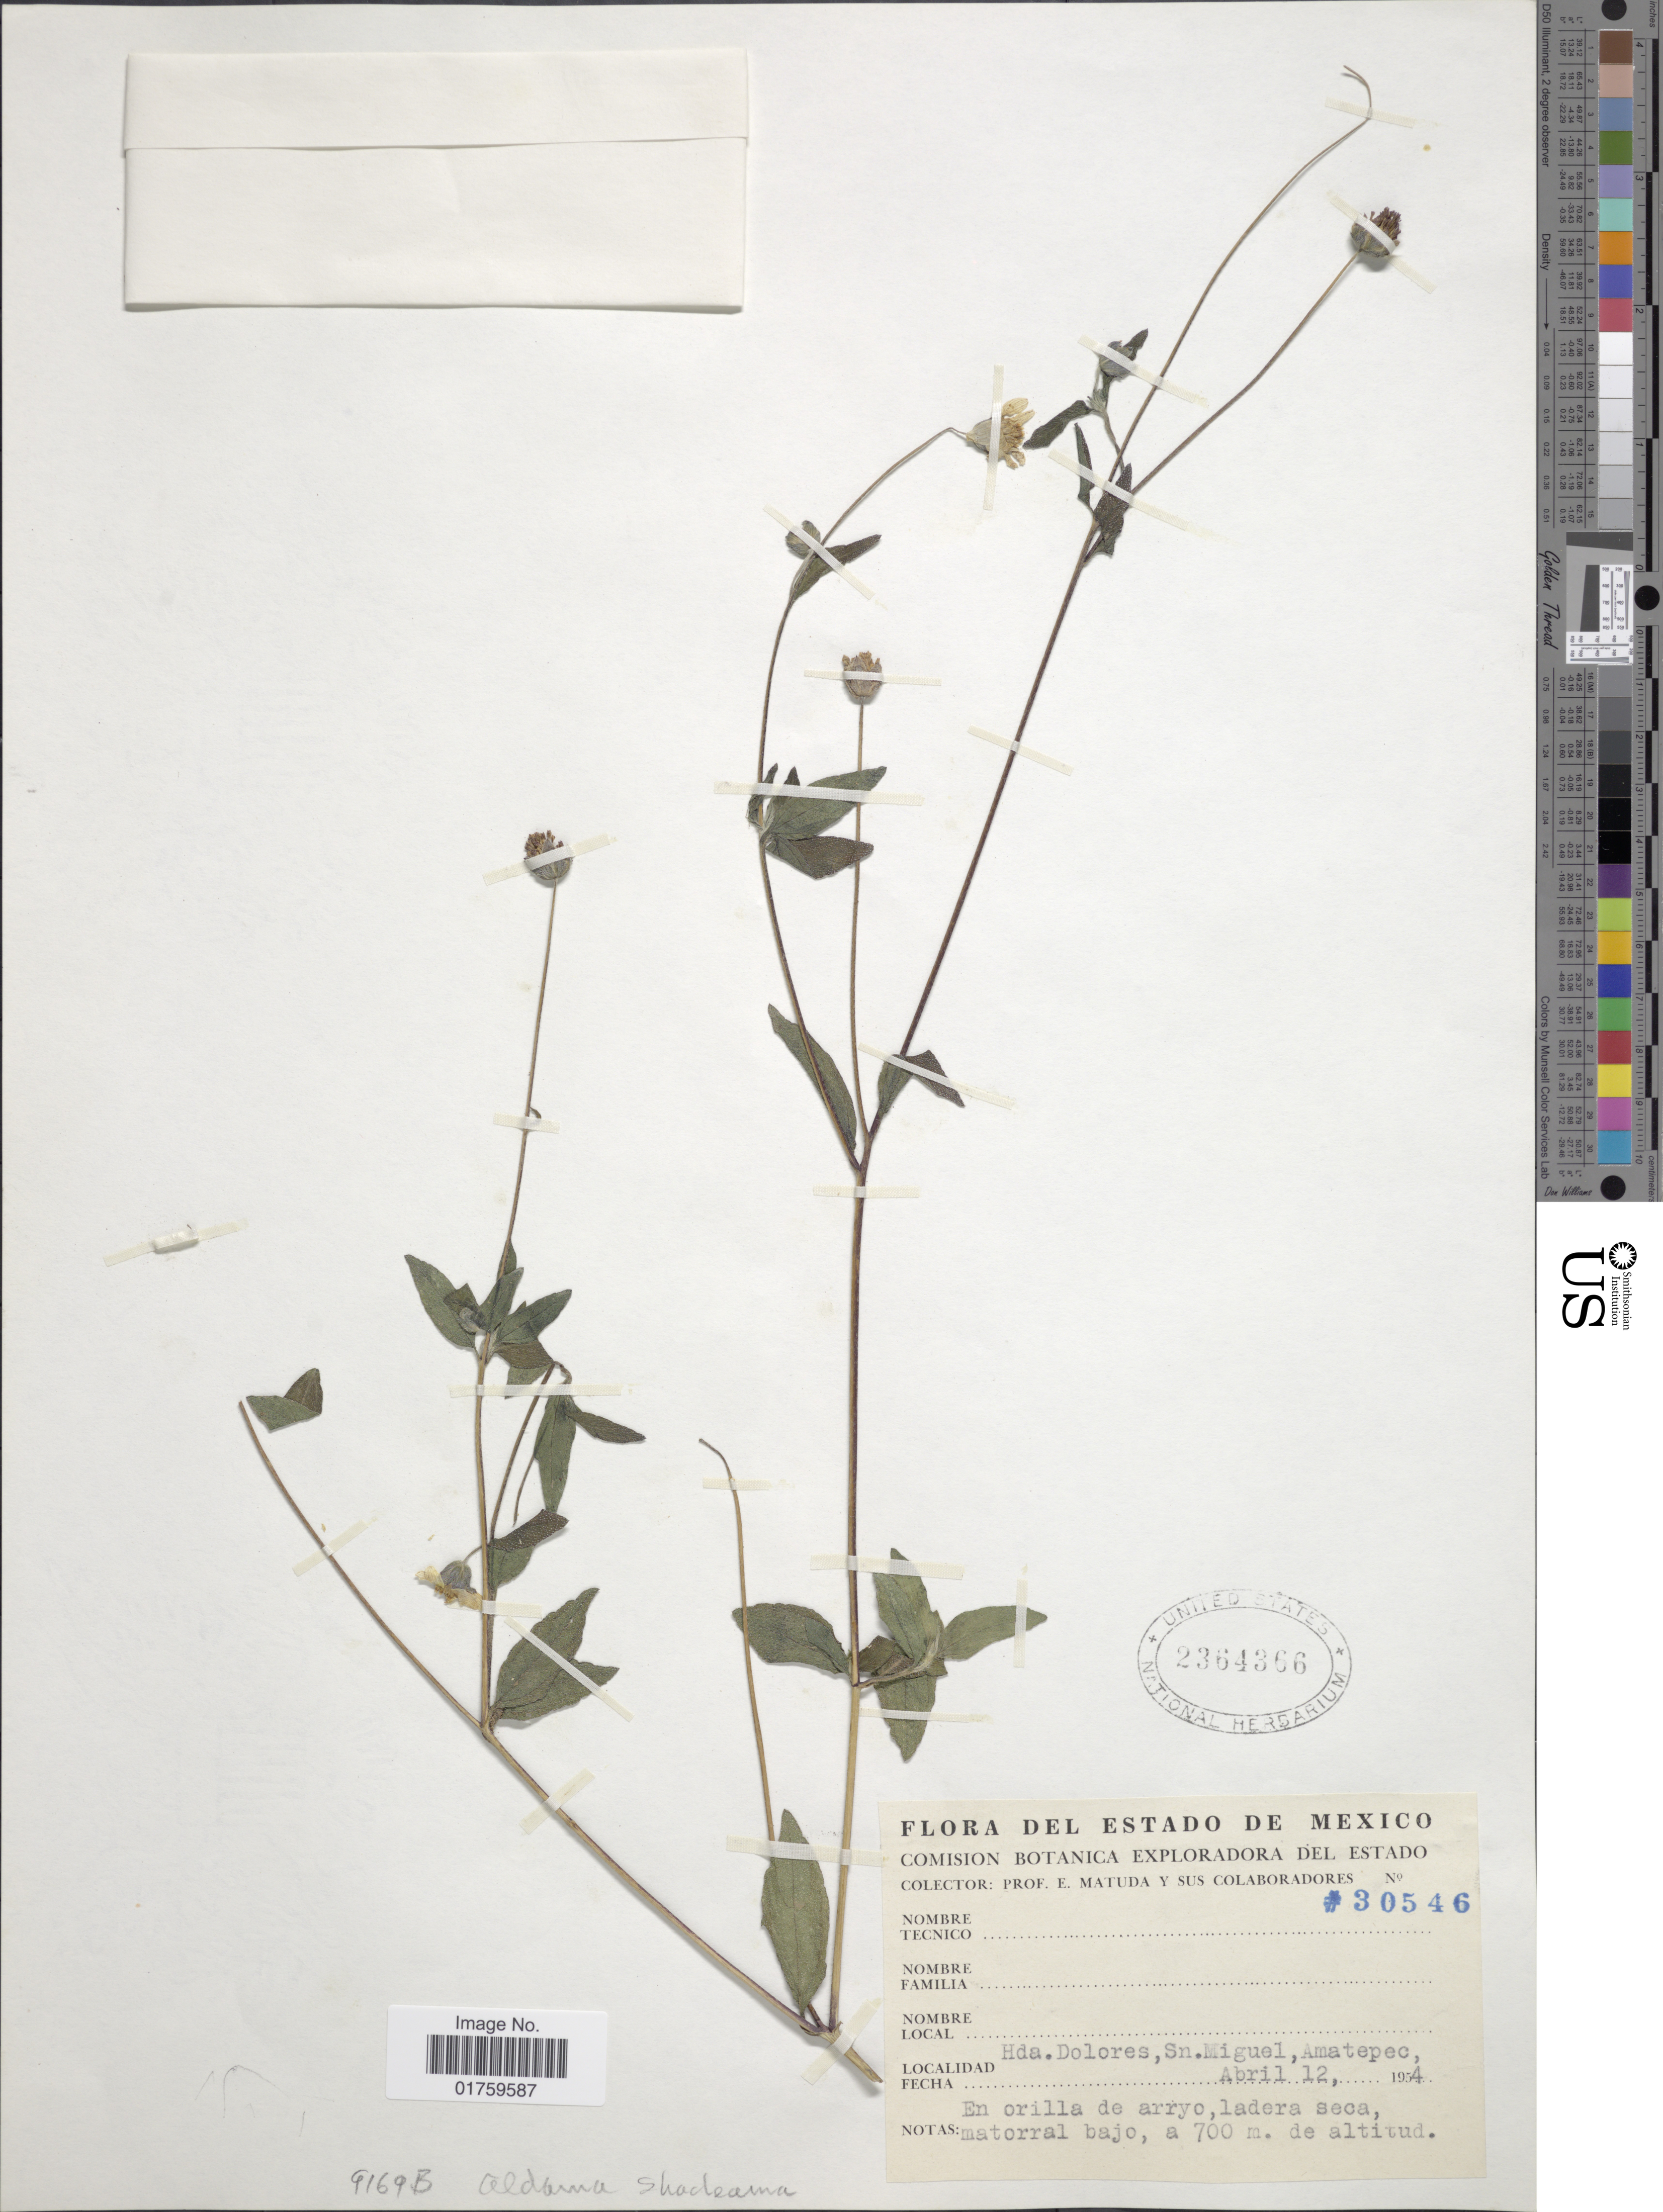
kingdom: Plantae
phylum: Tracheophyta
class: Magnoliopsida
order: Asterales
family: Asteraceae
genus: Aldama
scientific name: Aldama dentata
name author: La Llave ex La Llave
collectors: E. Matuda & et al.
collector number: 30546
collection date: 1954-04-12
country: Mexico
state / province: México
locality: Estado del Mexico, Hda. Dolores, Sn. Miguel, Amatepec.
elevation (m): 700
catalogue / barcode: US 2364366